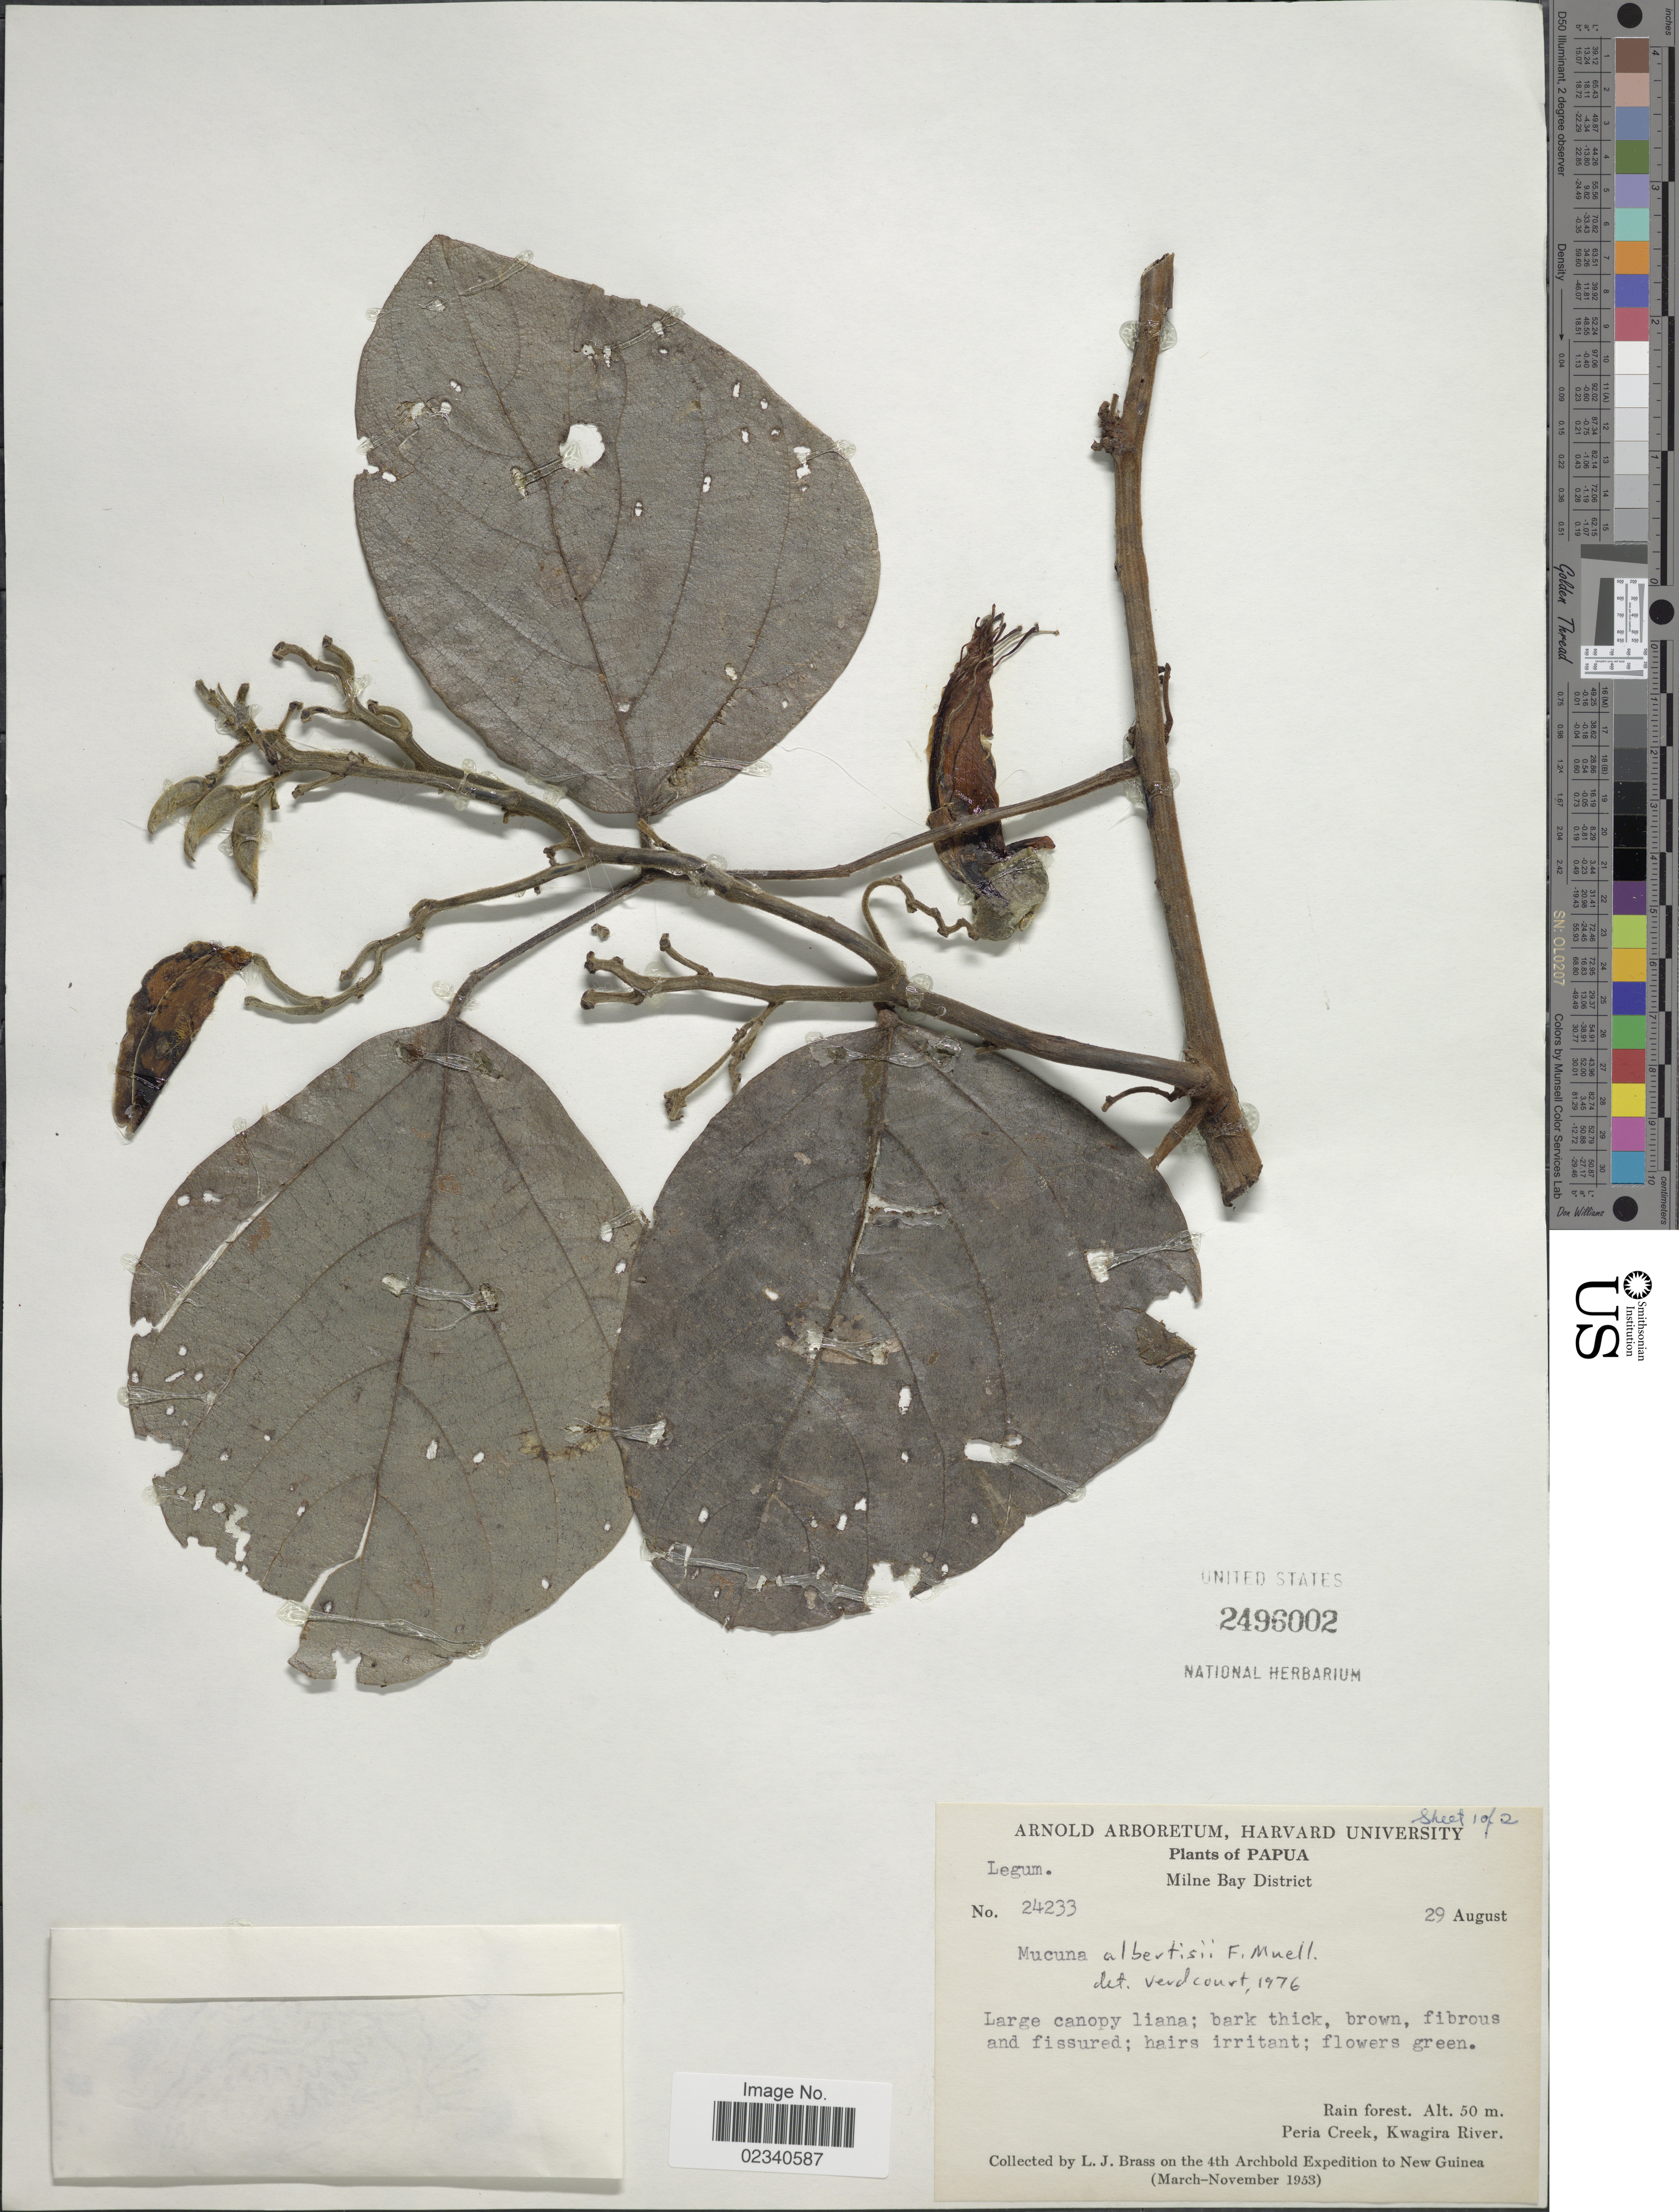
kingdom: Plantae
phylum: Tracheophyta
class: Magnoliopsida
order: Fabales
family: Fabaceae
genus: Mucuna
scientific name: Mucuna albertisii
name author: F. Muell.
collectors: L. J. Brass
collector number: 24233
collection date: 1953-08-29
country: Papua New Guinea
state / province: Milne Bay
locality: Papua. Milne Bay District. Rain forest. Peria Creek, Kwagira River. New Guinea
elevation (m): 50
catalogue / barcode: US 2496002